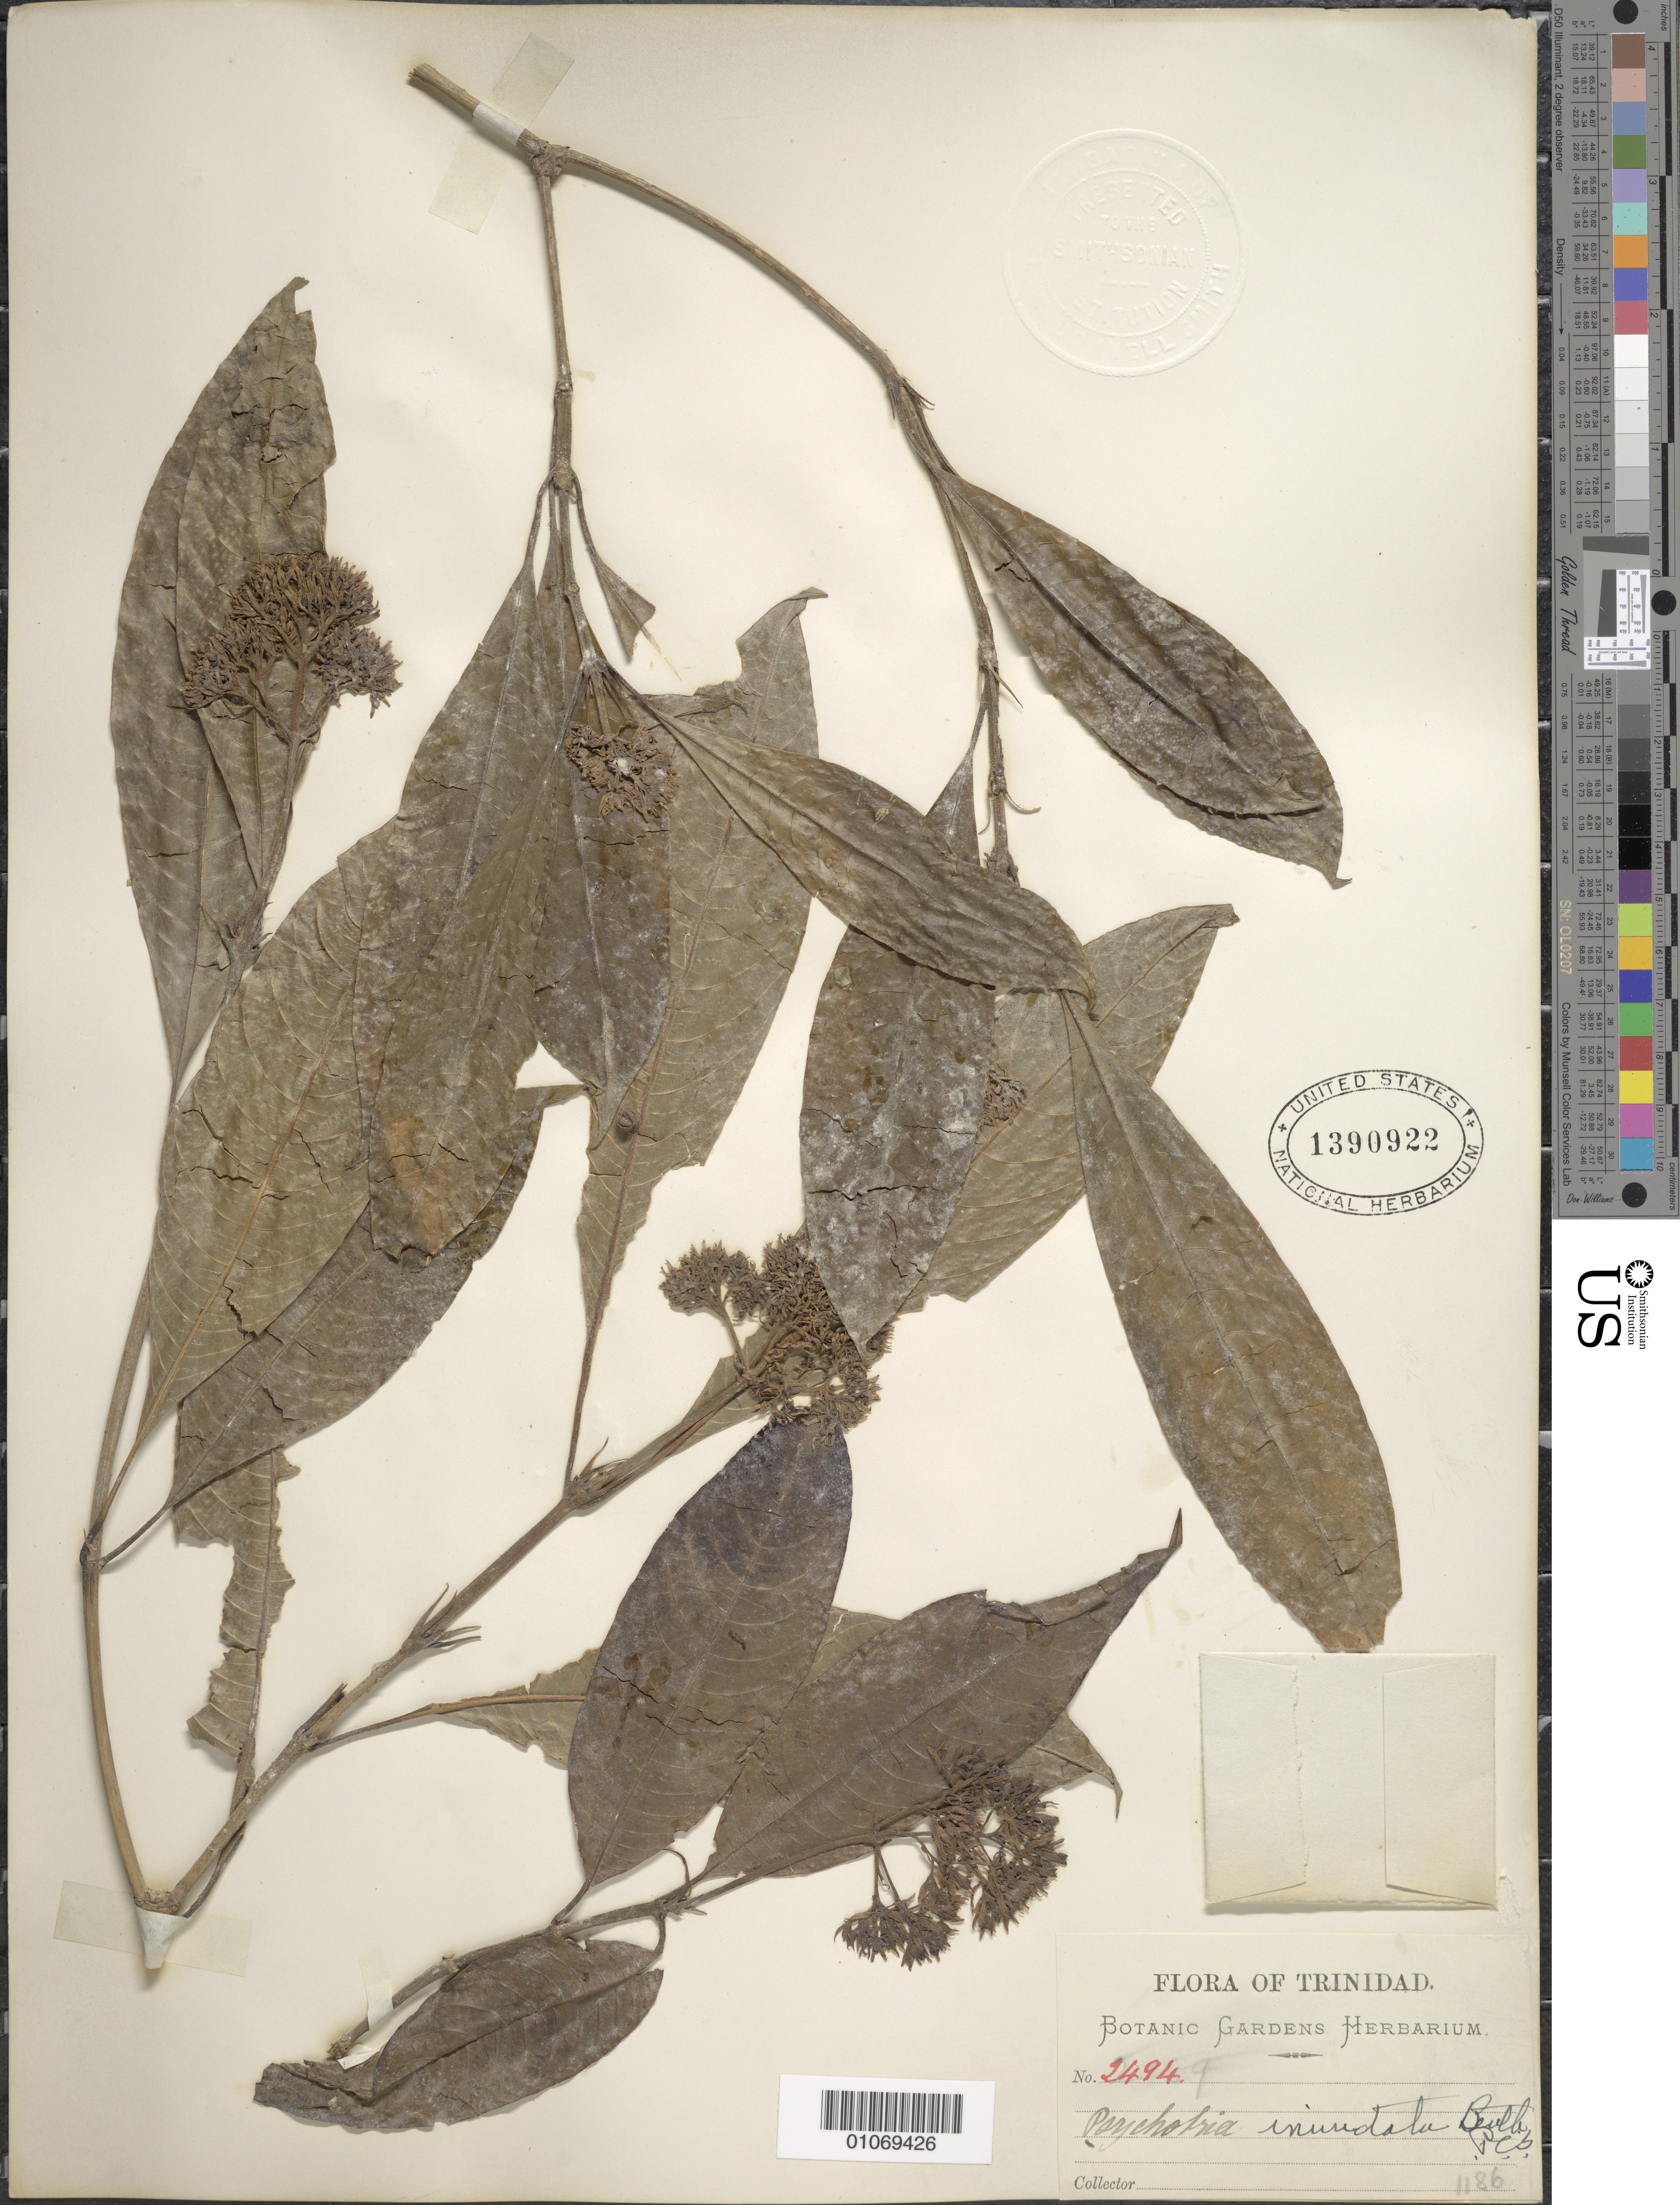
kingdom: Plantae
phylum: Tracheophyta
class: Magnoliopsida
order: Gentianales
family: Rubiaceae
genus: Psychotria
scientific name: Psychotria capitata subsp. amplifolia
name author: (Raeusch.) Steyerm.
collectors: Botanic Gardens Herbarium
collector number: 2494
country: Trinidad and Tobago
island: Trinidad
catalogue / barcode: US 1390922